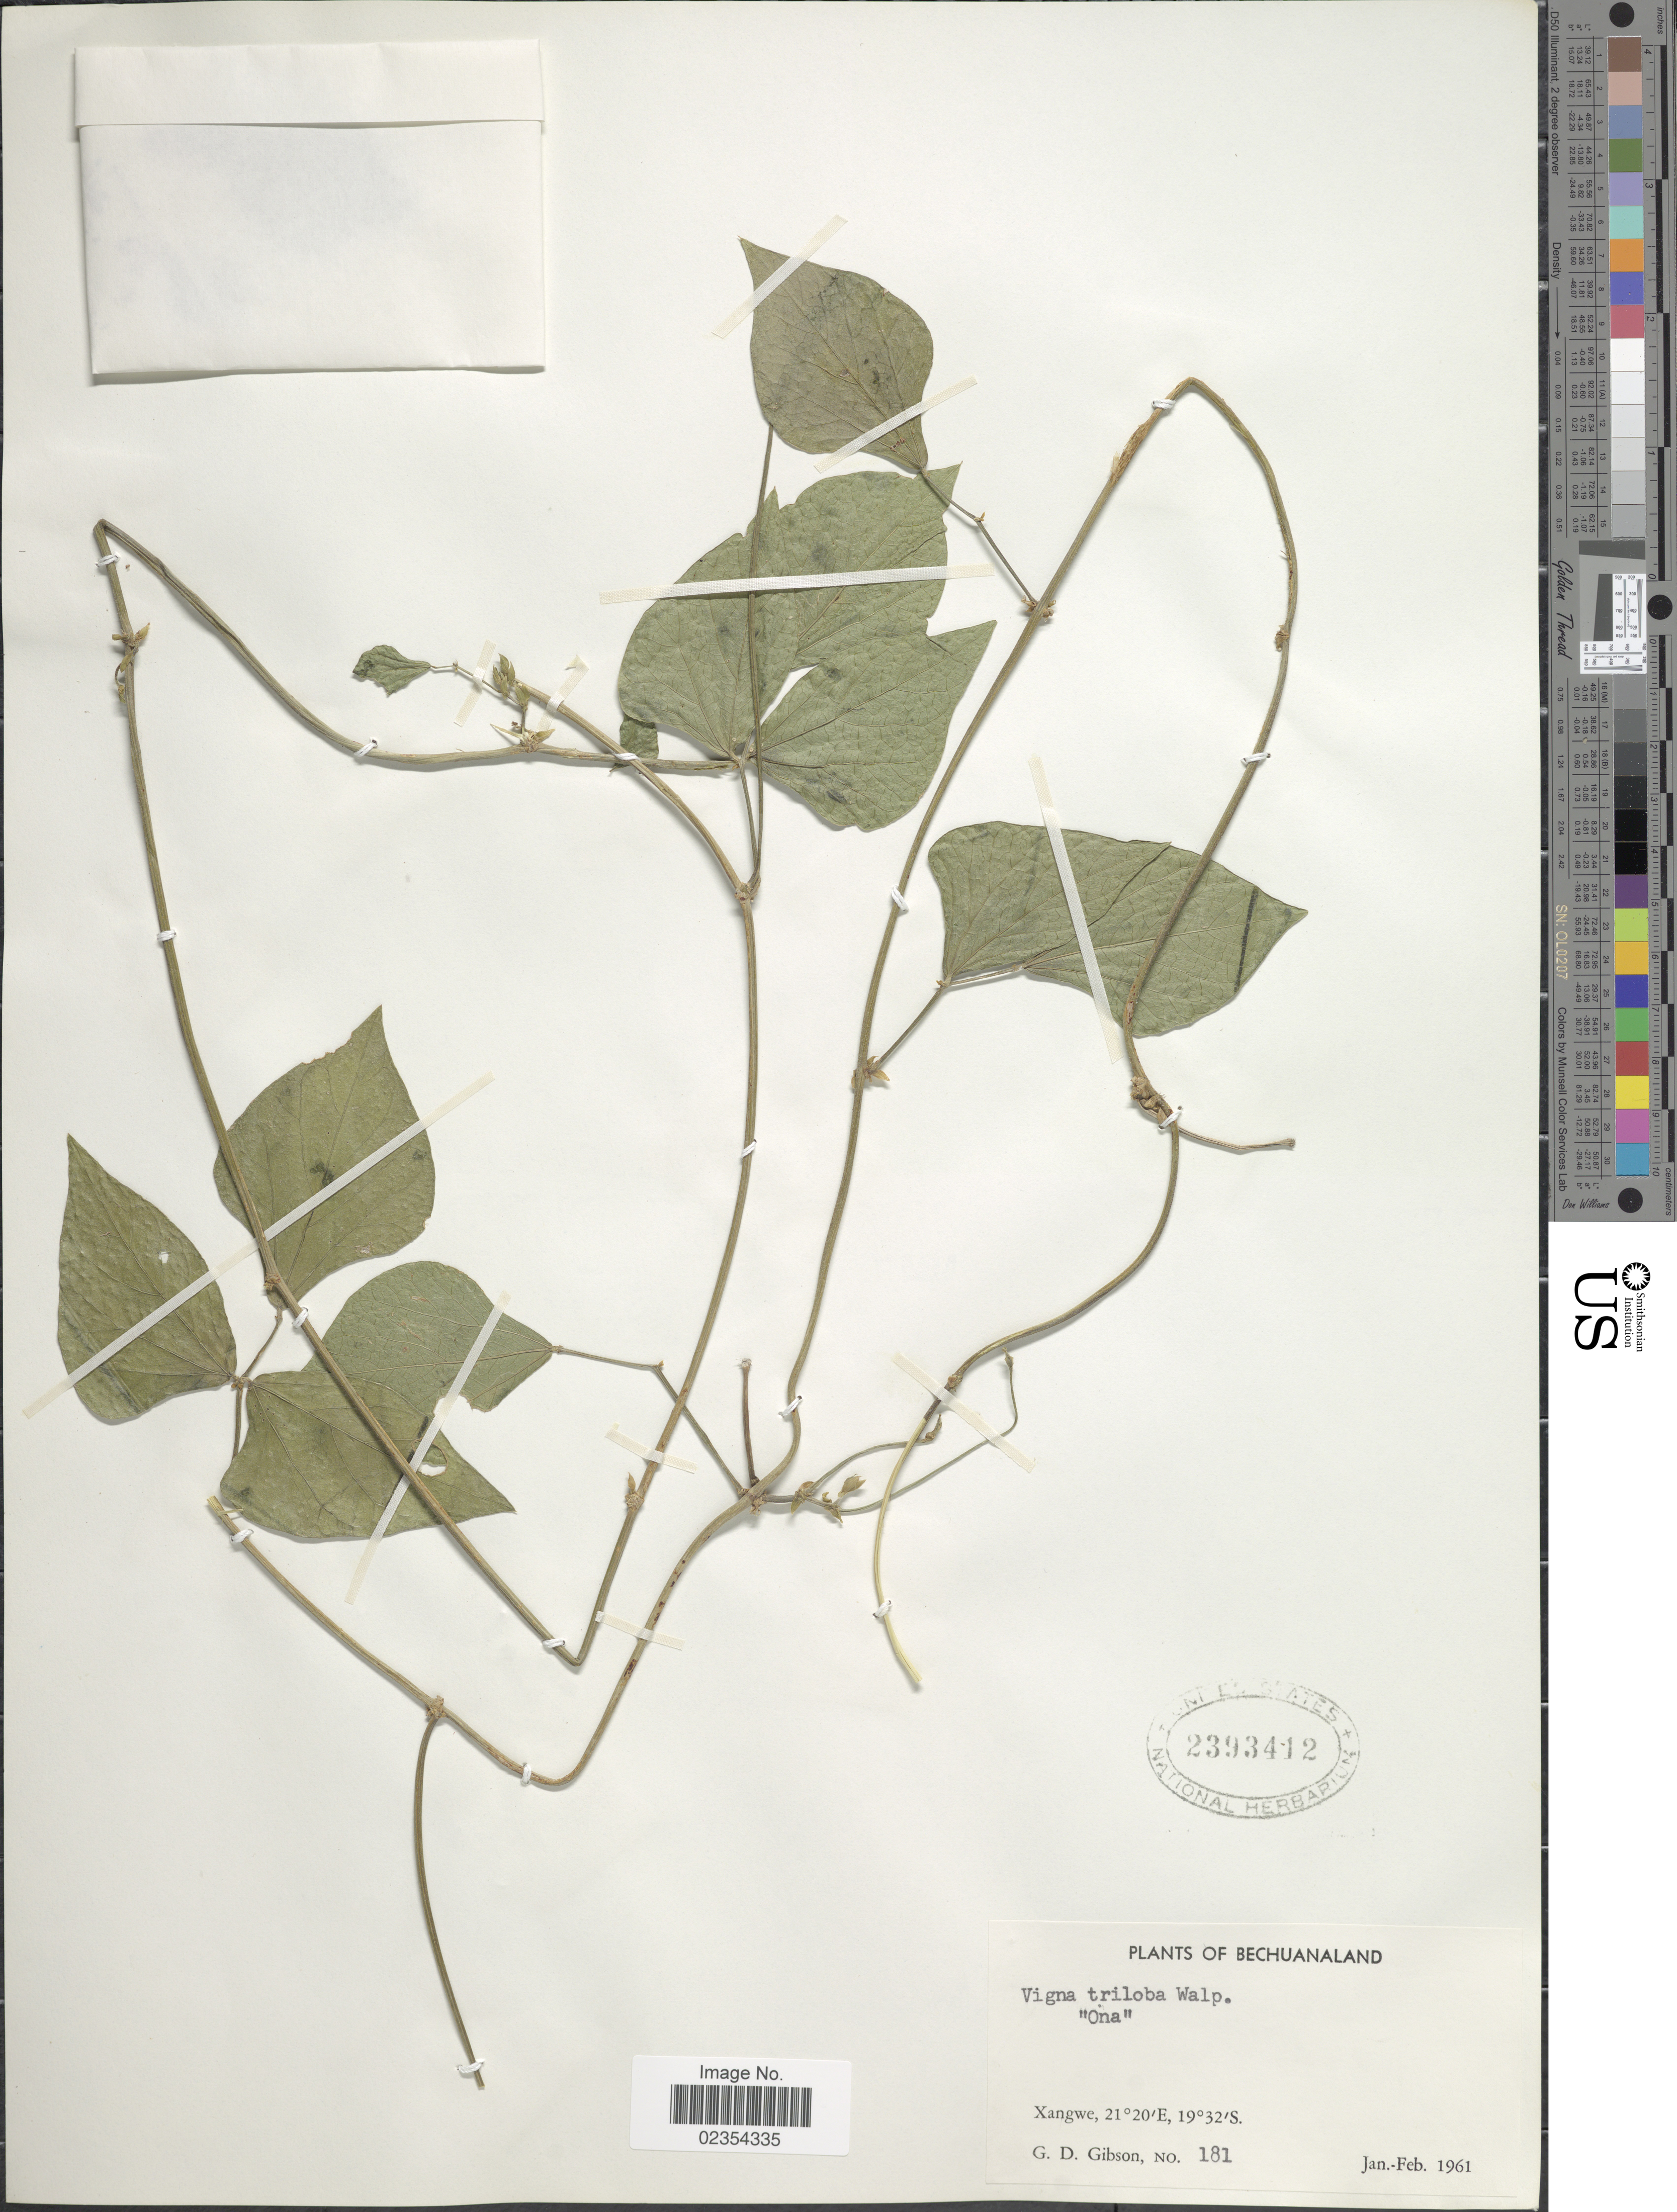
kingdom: Plantae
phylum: Tracheophyta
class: Magnoliopsida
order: Fabales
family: Fabaceae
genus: Vigna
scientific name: Vigna triloba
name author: Walp.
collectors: G. D. Gibson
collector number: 181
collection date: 1961-01/1961-02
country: Botswana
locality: Bechuanaland, Xangwe.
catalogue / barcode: US 2393412